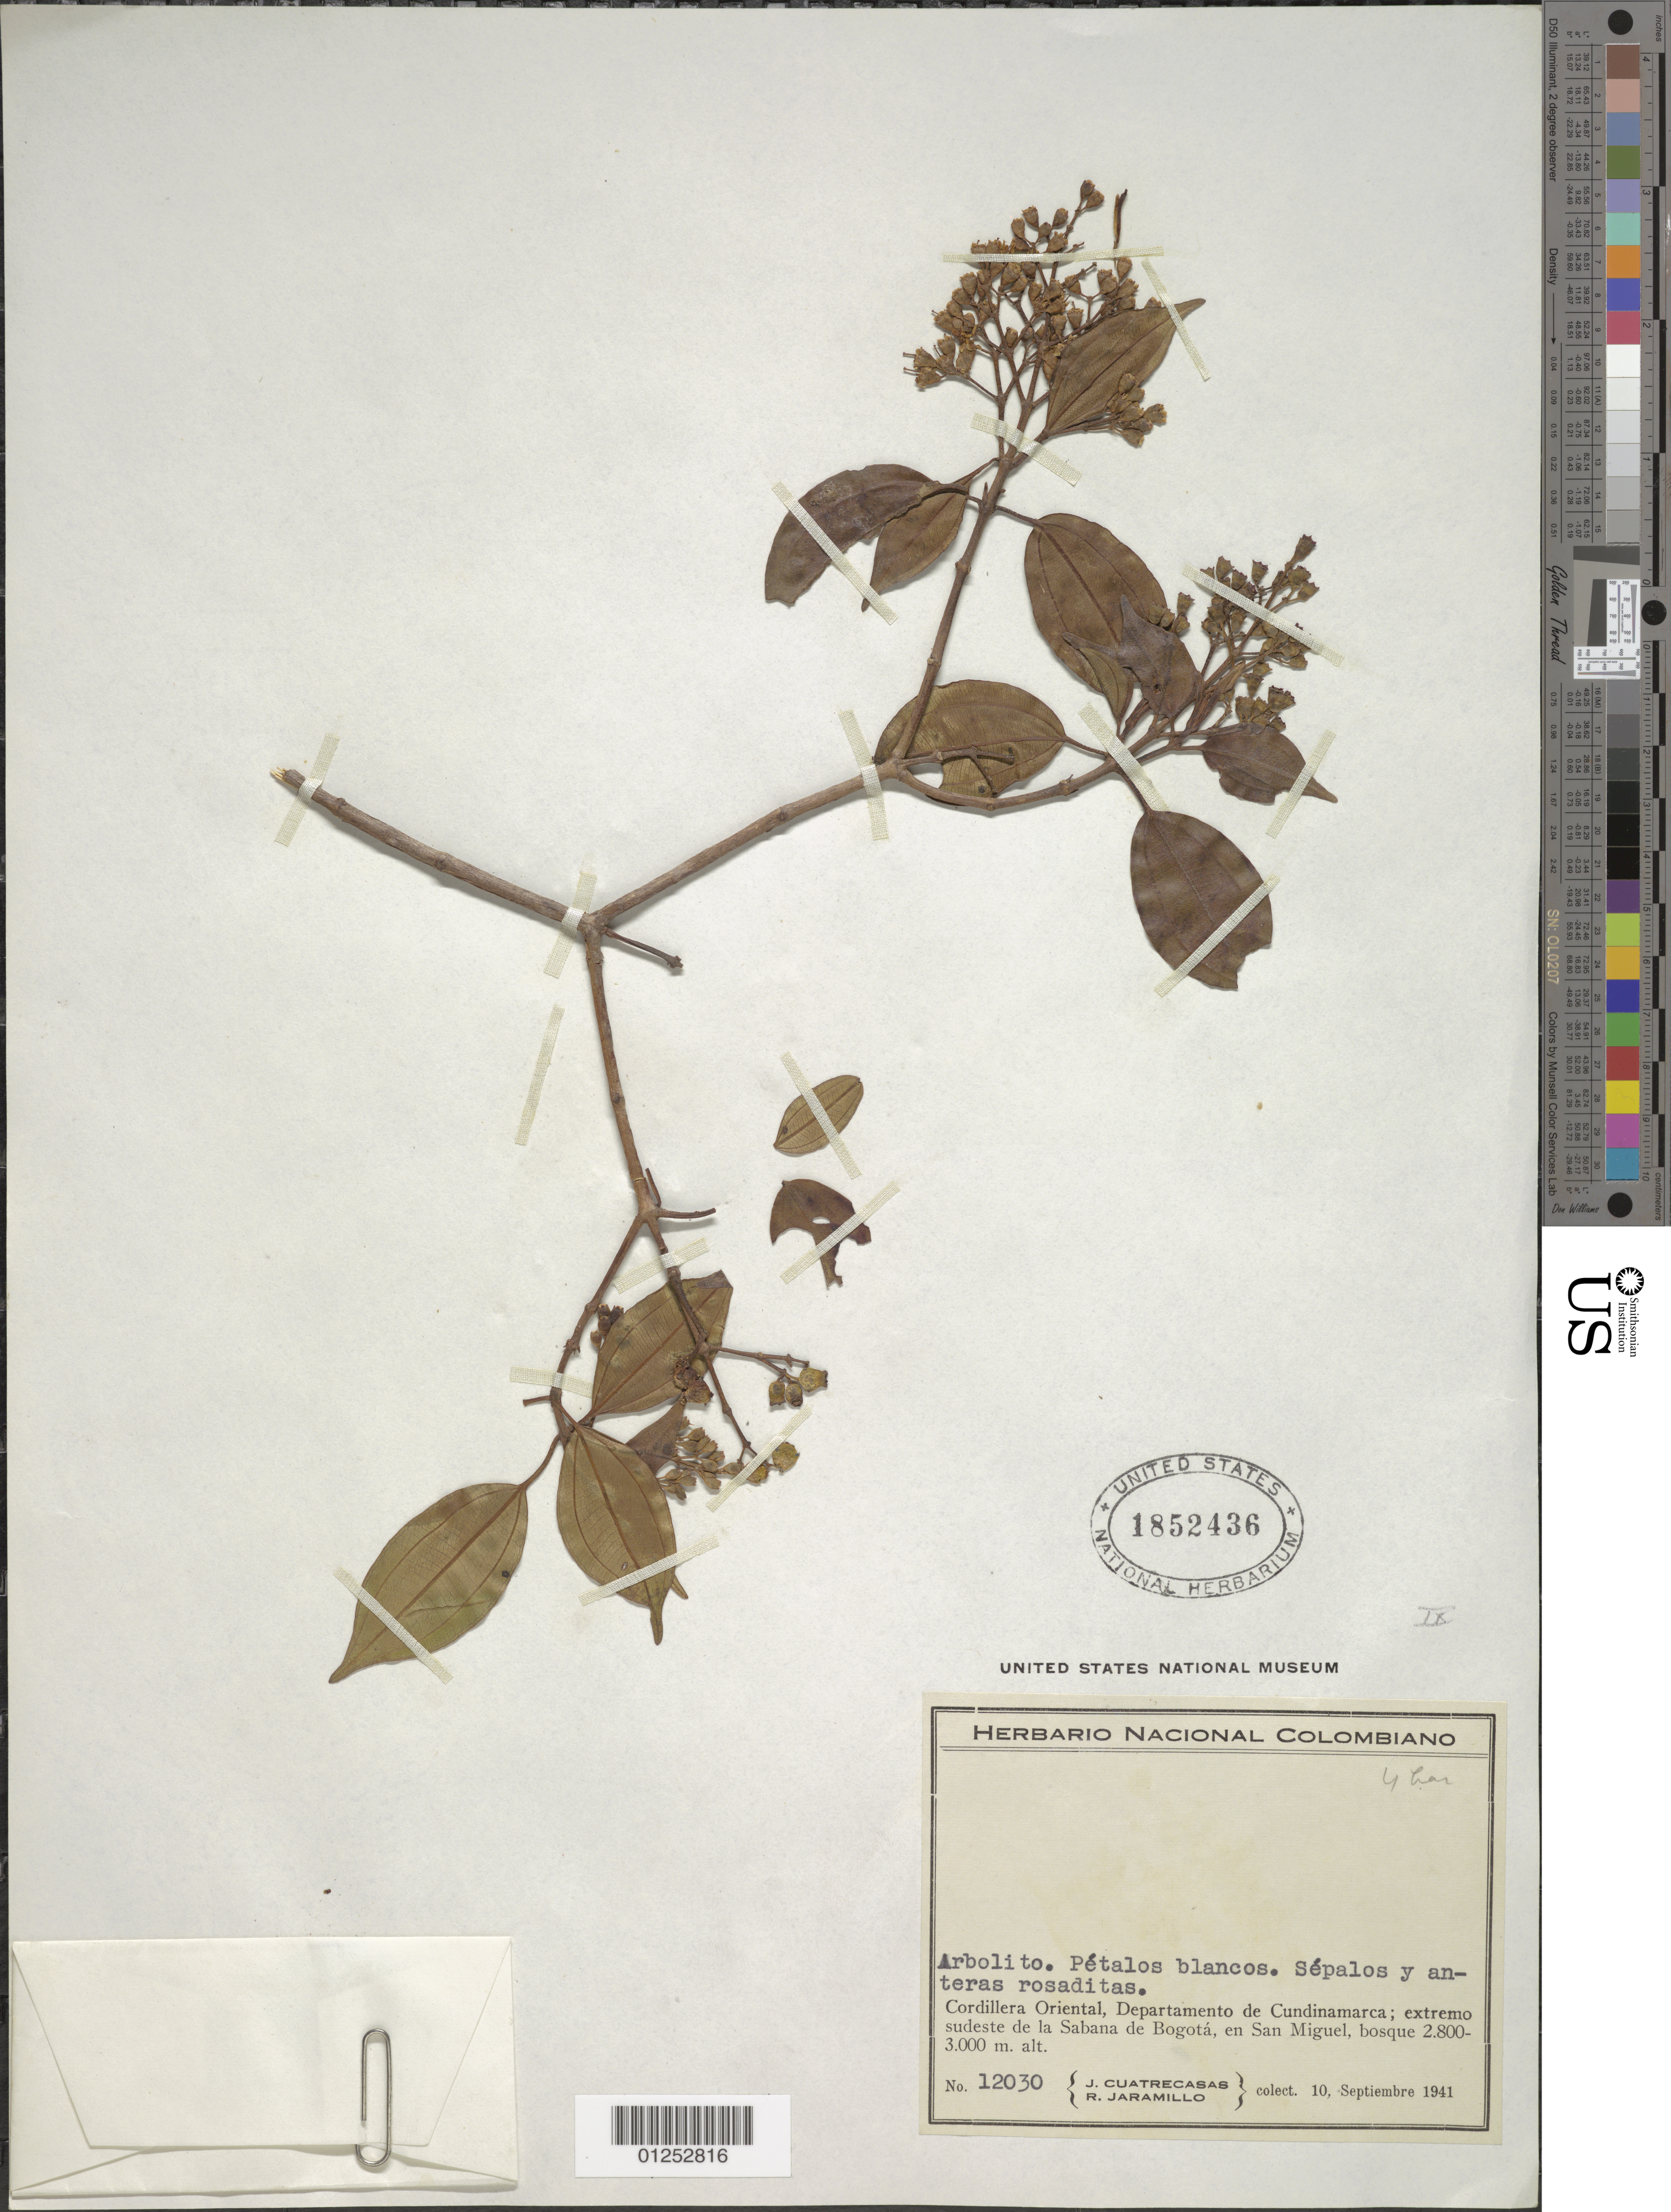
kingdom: Plantae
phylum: Tracheophyta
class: Magnoliopsida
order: Myrtales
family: Melastomataceae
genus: Miconia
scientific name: Miconia sp.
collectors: J. Cuatrecasas & R. Jaramillo M.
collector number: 12030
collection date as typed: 10 Sep 1941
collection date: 1941-09-10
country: Colombia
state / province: Cundinamarca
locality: Cordillera Oriental, extremo sudeste de la Sabana de Bogotá, en San Miguel, bosque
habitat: bosque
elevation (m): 2800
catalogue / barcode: US 1852436